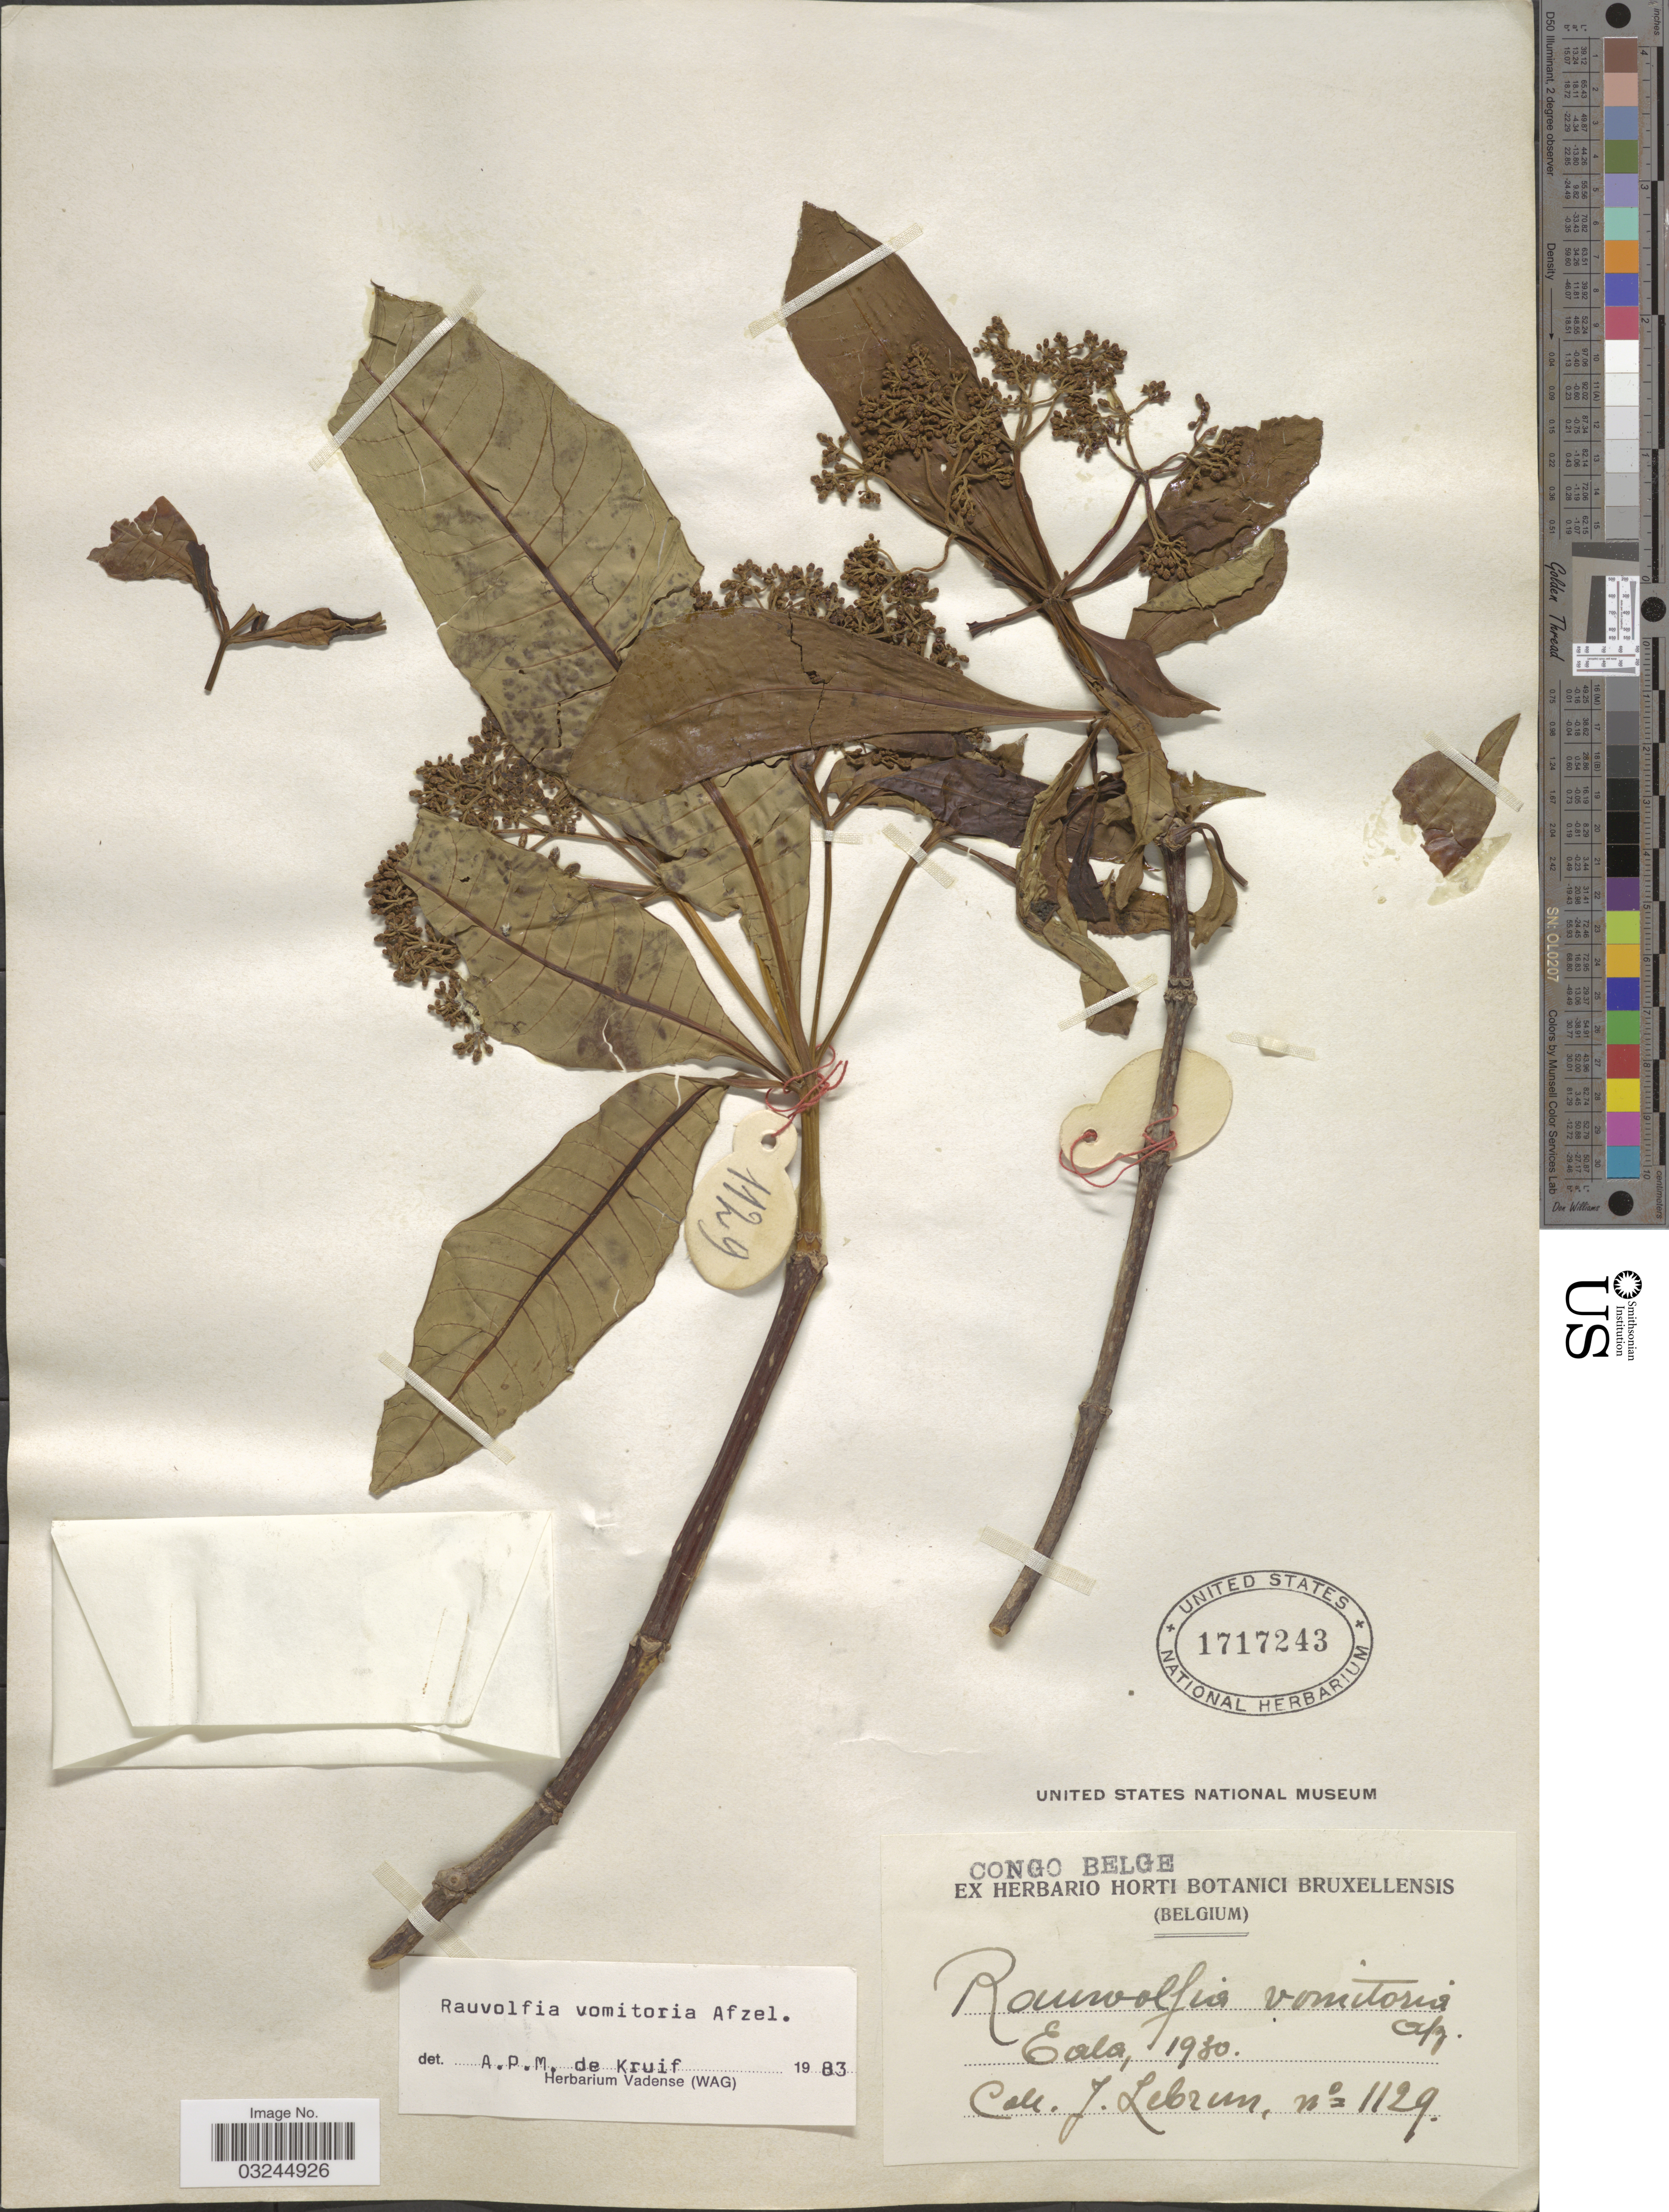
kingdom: Plantae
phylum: Tracheophyta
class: Magnoliopsida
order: Gentianales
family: Apocynaceae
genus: Rauvolfia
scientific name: Rauvolfia vomitoria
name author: Afzel.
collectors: J. A. Lebrun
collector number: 1129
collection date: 1930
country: Congo, Democratic Republic of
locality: Eala.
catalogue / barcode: US 1717243